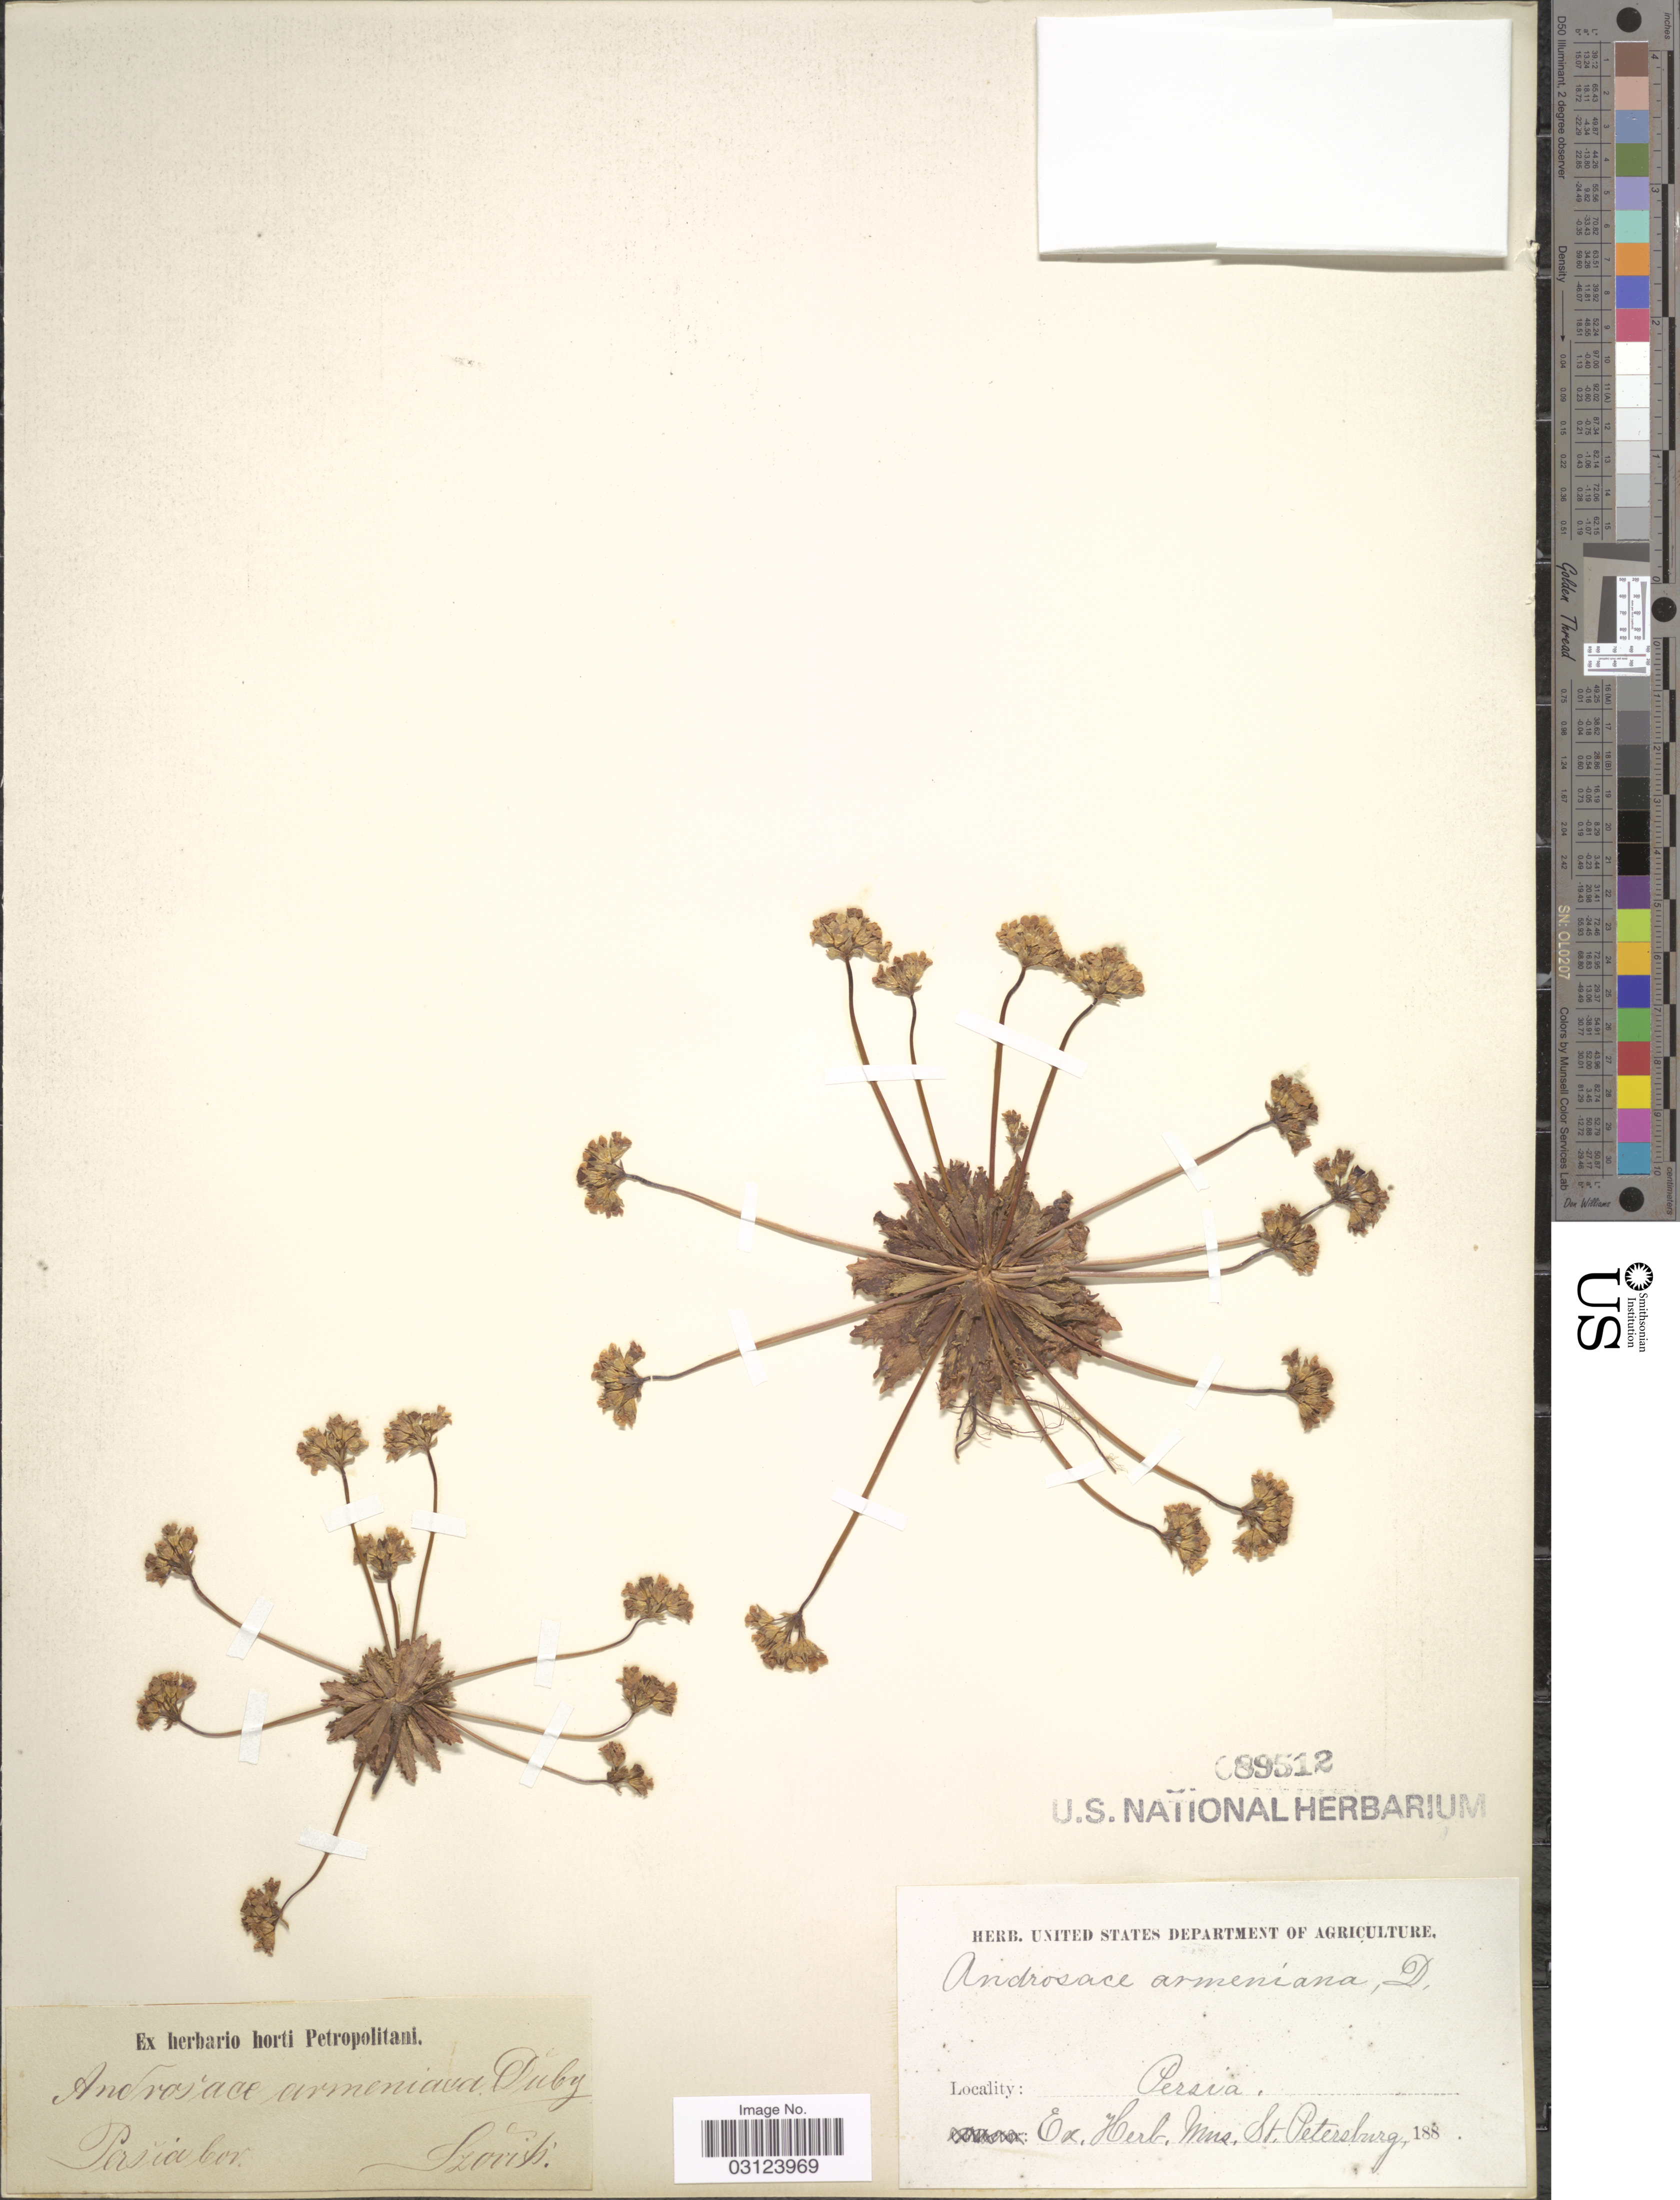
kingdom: Plantae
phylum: Tracheophyta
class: Magnoliopsida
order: Ericales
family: Primulaceae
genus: Androsace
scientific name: Androsace armeniaca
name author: Duby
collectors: Szovits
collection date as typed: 188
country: Iran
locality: Persia bor.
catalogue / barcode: US 89512